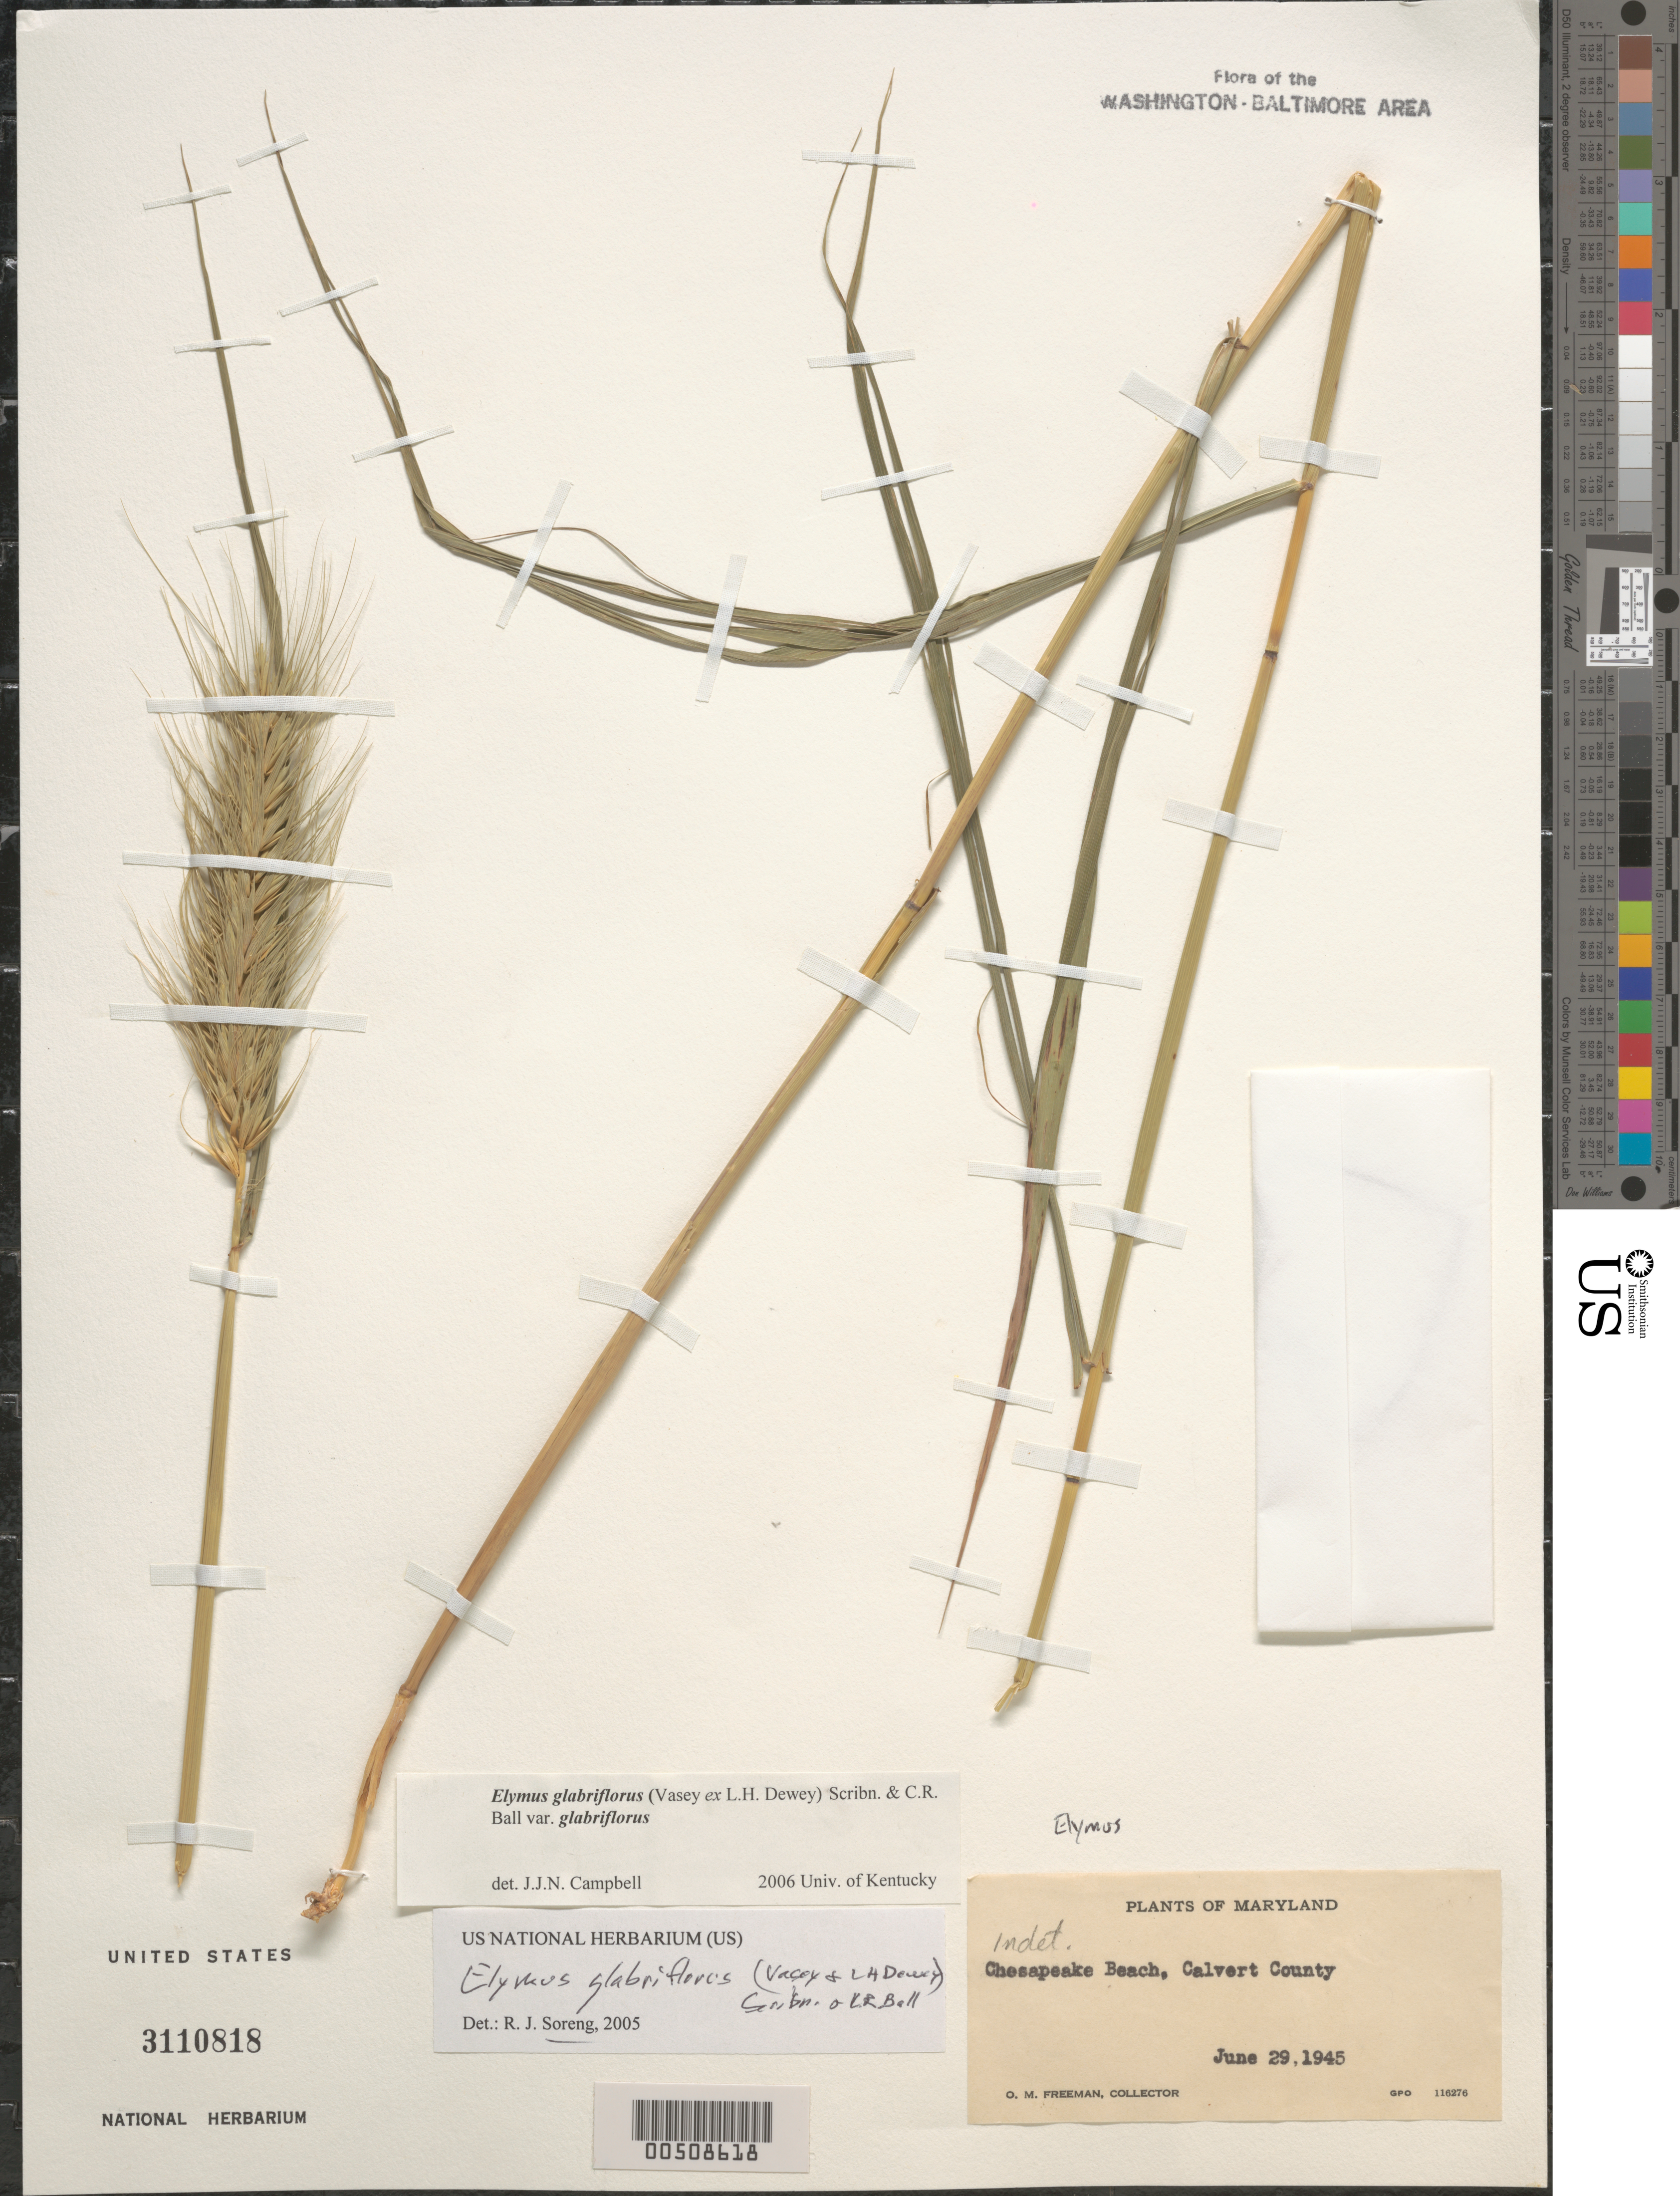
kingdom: Plantae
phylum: Tracheophyta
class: Liliopsida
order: Poales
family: Poaceae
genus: Elymus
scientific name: Elymus glabriflorus var. glabriflorus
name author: (Vasey ex L.H. Dewey) Scribn. & C.R. Ball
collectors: O. Freeman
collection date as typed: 29 Jun 1945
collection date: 1945-06-29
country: United States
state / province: Maryland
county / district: Calvert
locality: Chesapeake Beach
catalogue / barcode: US 3110818